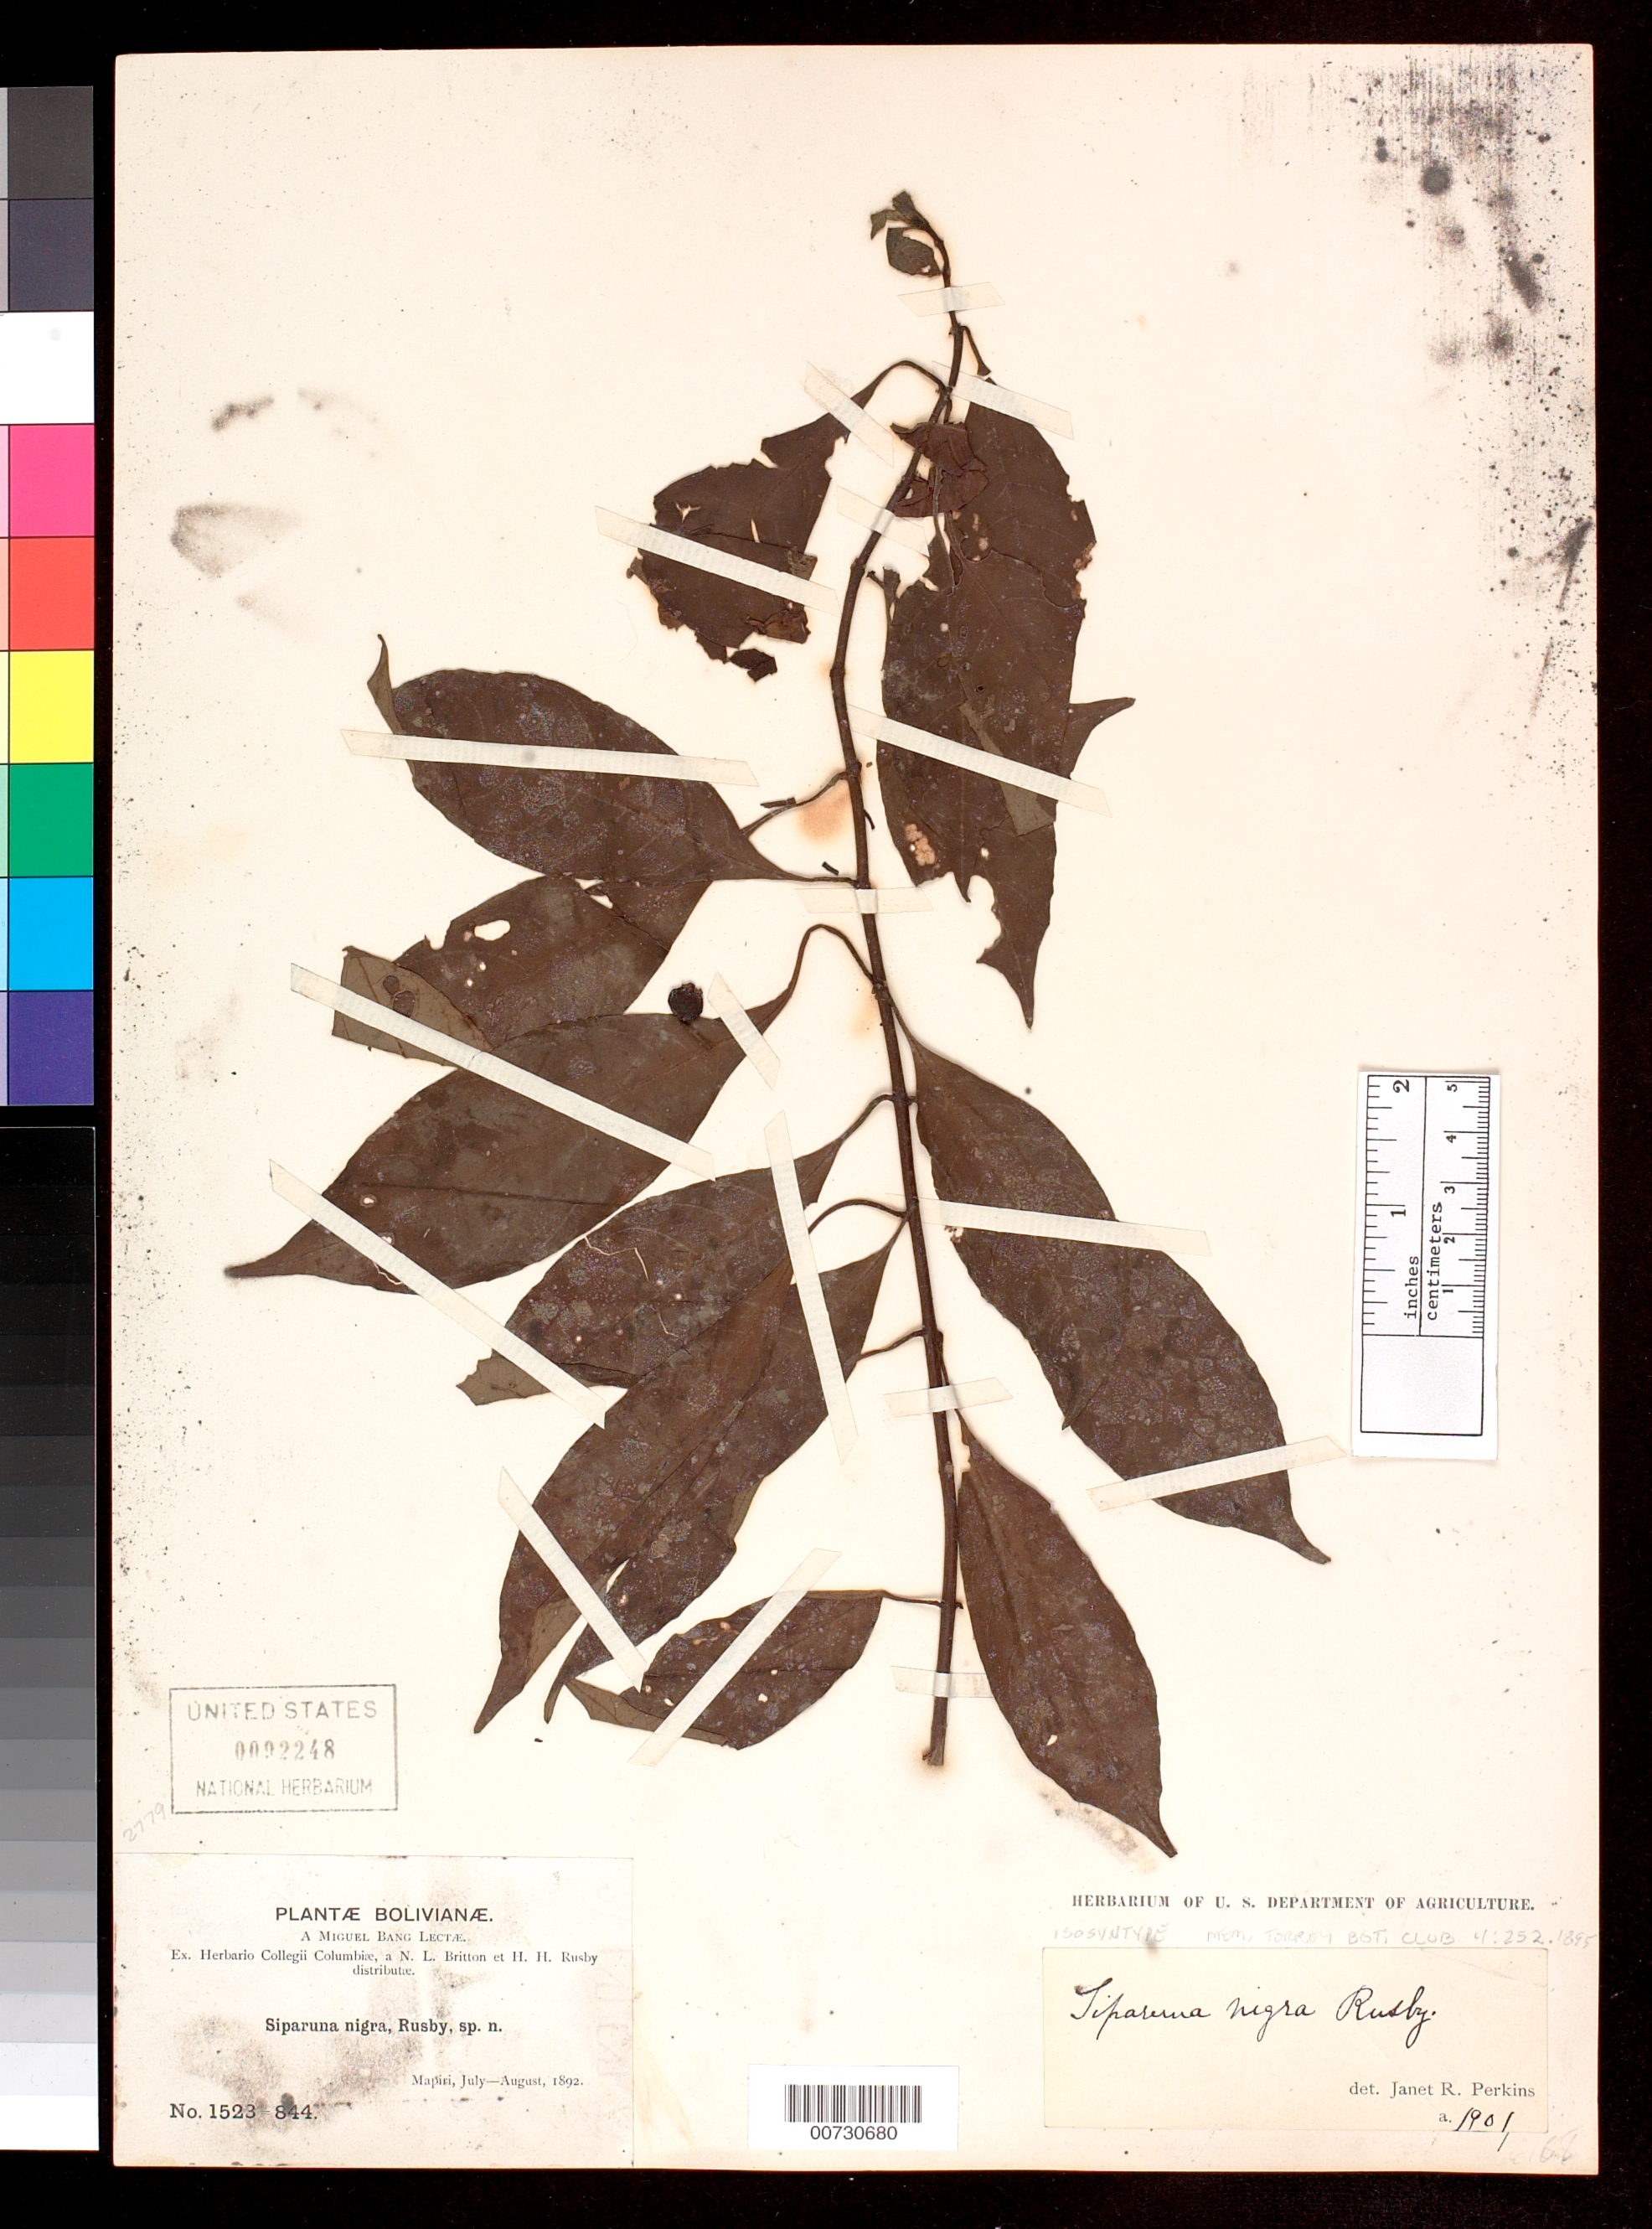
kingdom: Plantae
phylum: Tracheophyta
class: Magnoliopsida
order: Laurales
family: Siparunaceae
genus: Siparuna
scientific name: Siparuna nigra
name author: Rusby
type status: Isosyntype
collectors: M. Bang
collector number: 1523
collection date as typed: Jul 1892 to -- Aug 1892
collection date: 1892-07/1892-08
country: Bolivia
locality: Mapiri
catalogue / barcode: US 92248